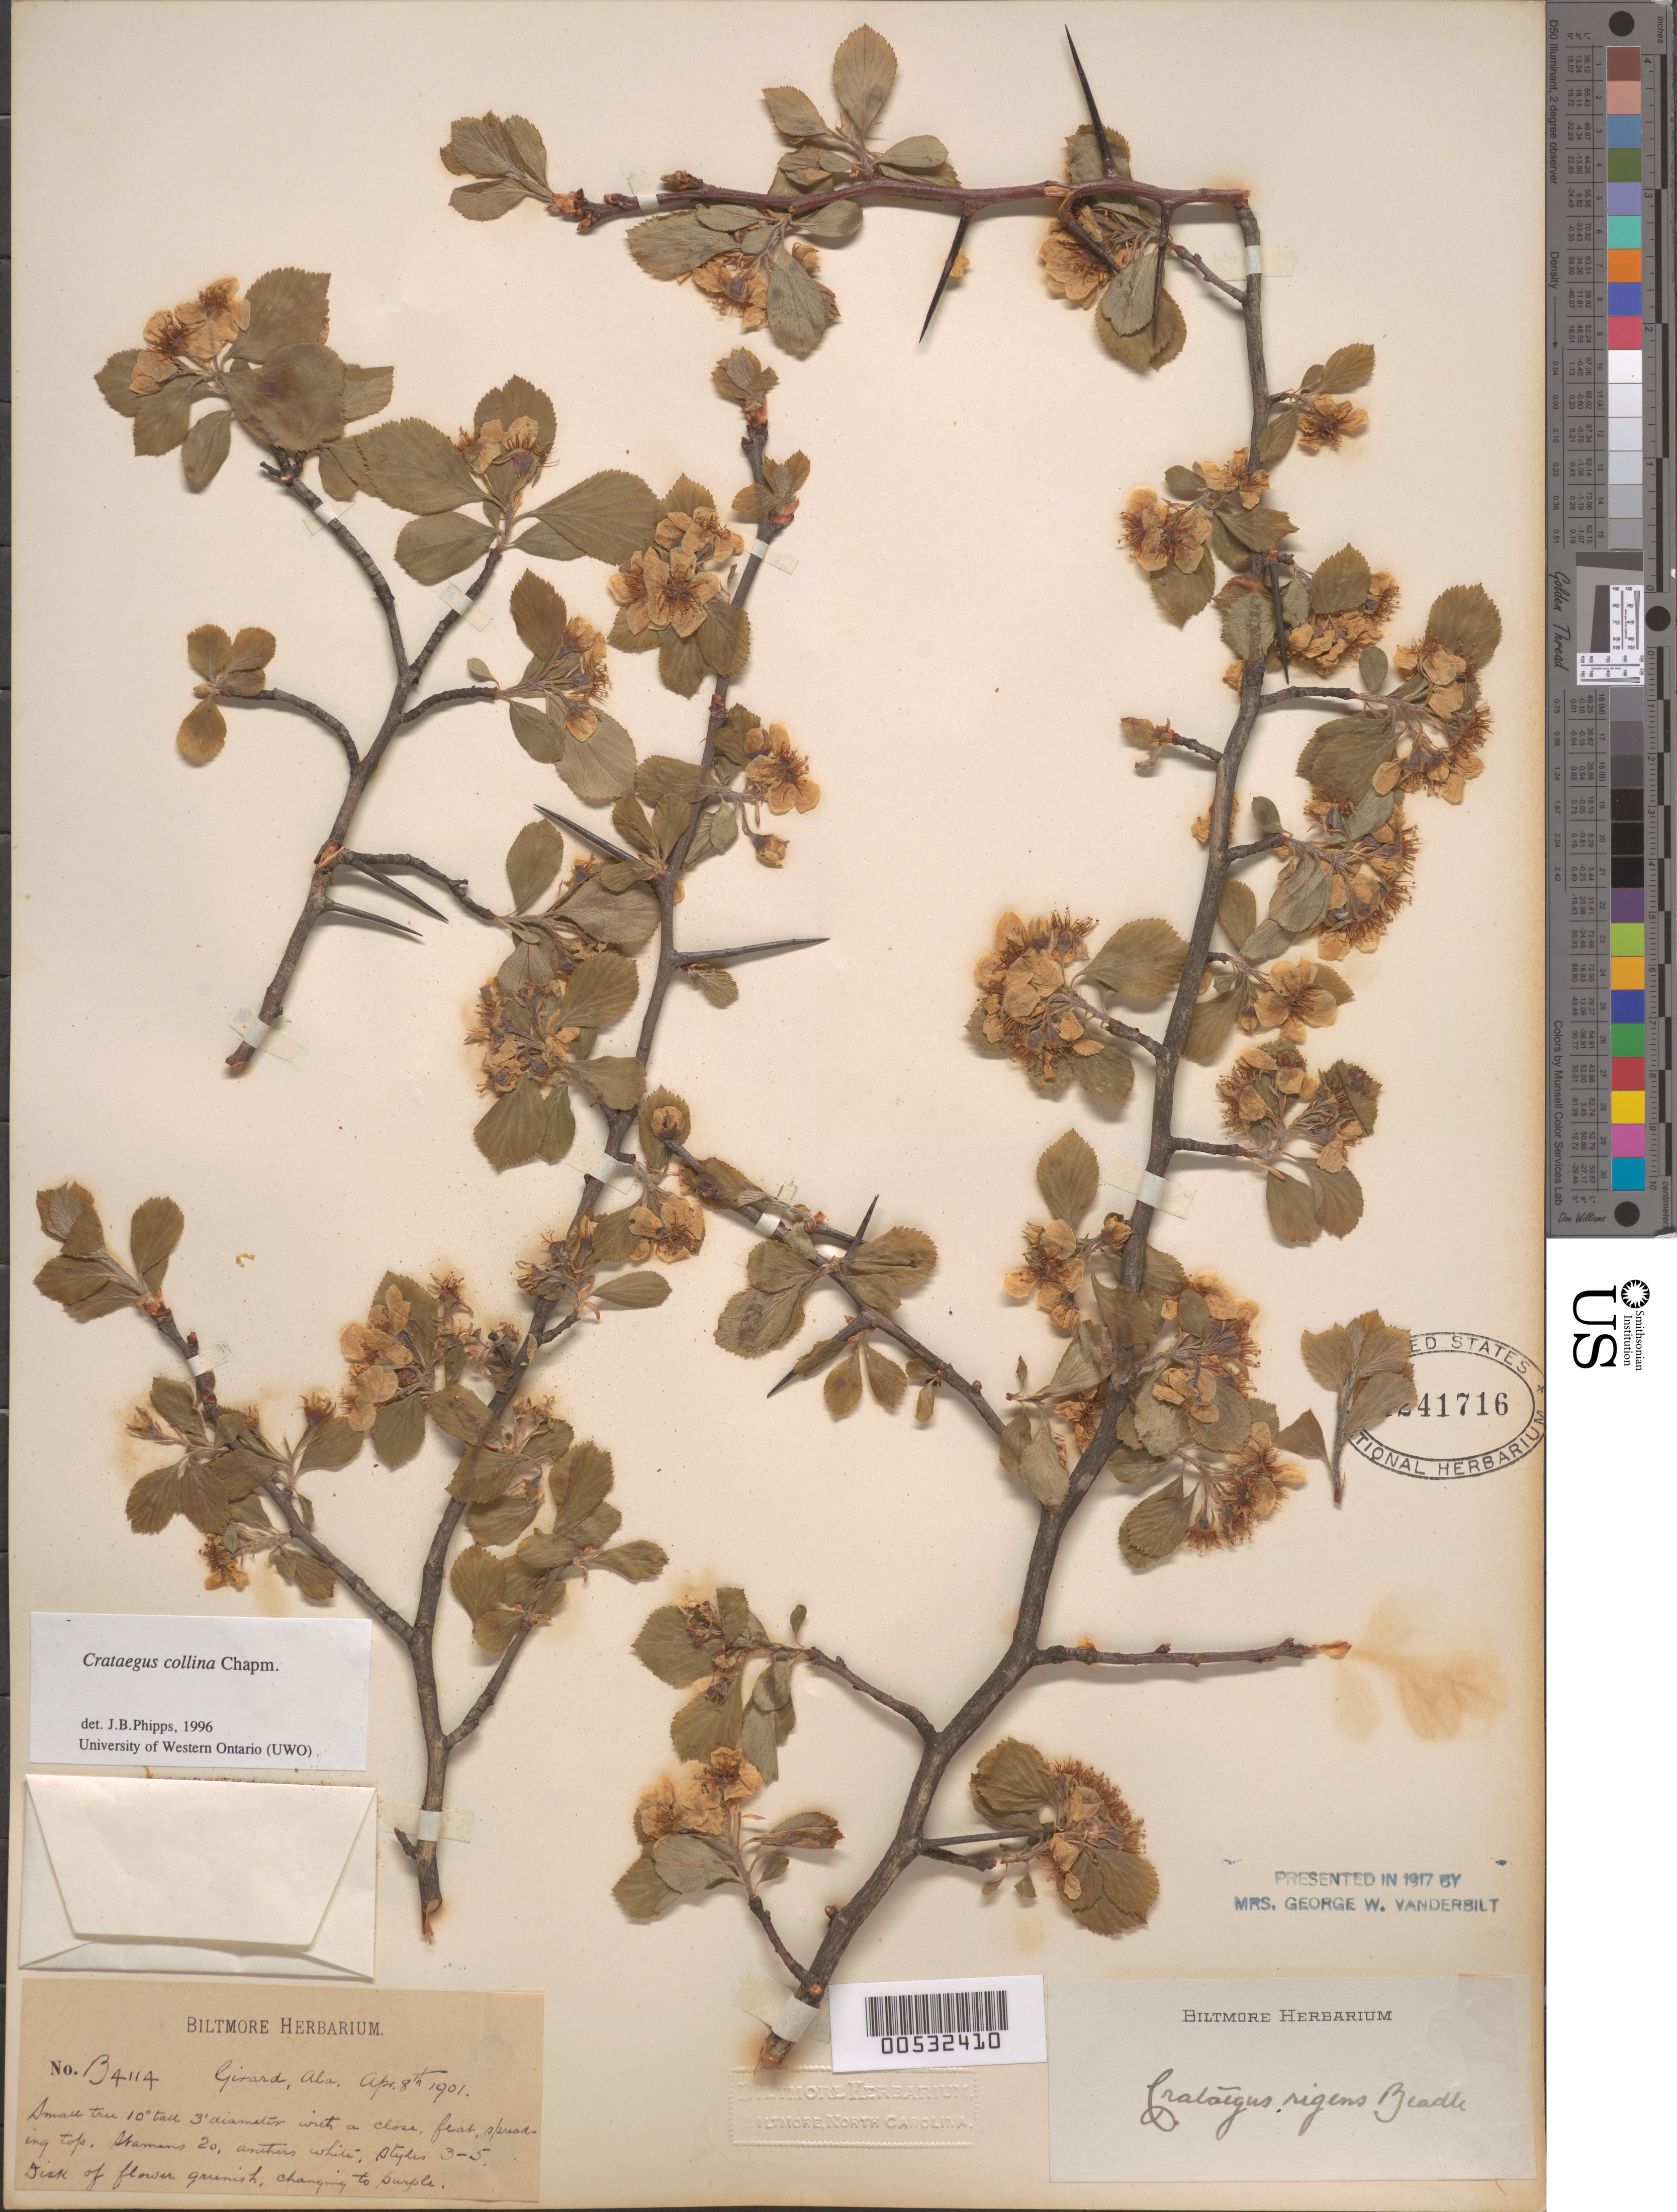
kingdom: Plantae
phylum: Tracheophyta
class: Magnoliopsida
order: Rosales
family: Rosaceae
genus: Crataegus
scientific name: Crataegus collina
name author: Chapm.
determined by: Phipps, James B., (UWO), University of Western Ontario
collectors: ex herb. Biltmore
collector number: B4114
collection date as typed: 08 Apr 1901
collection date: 1901-04-08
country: United States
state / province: Alabama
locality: Girard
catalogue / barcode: US 1241716